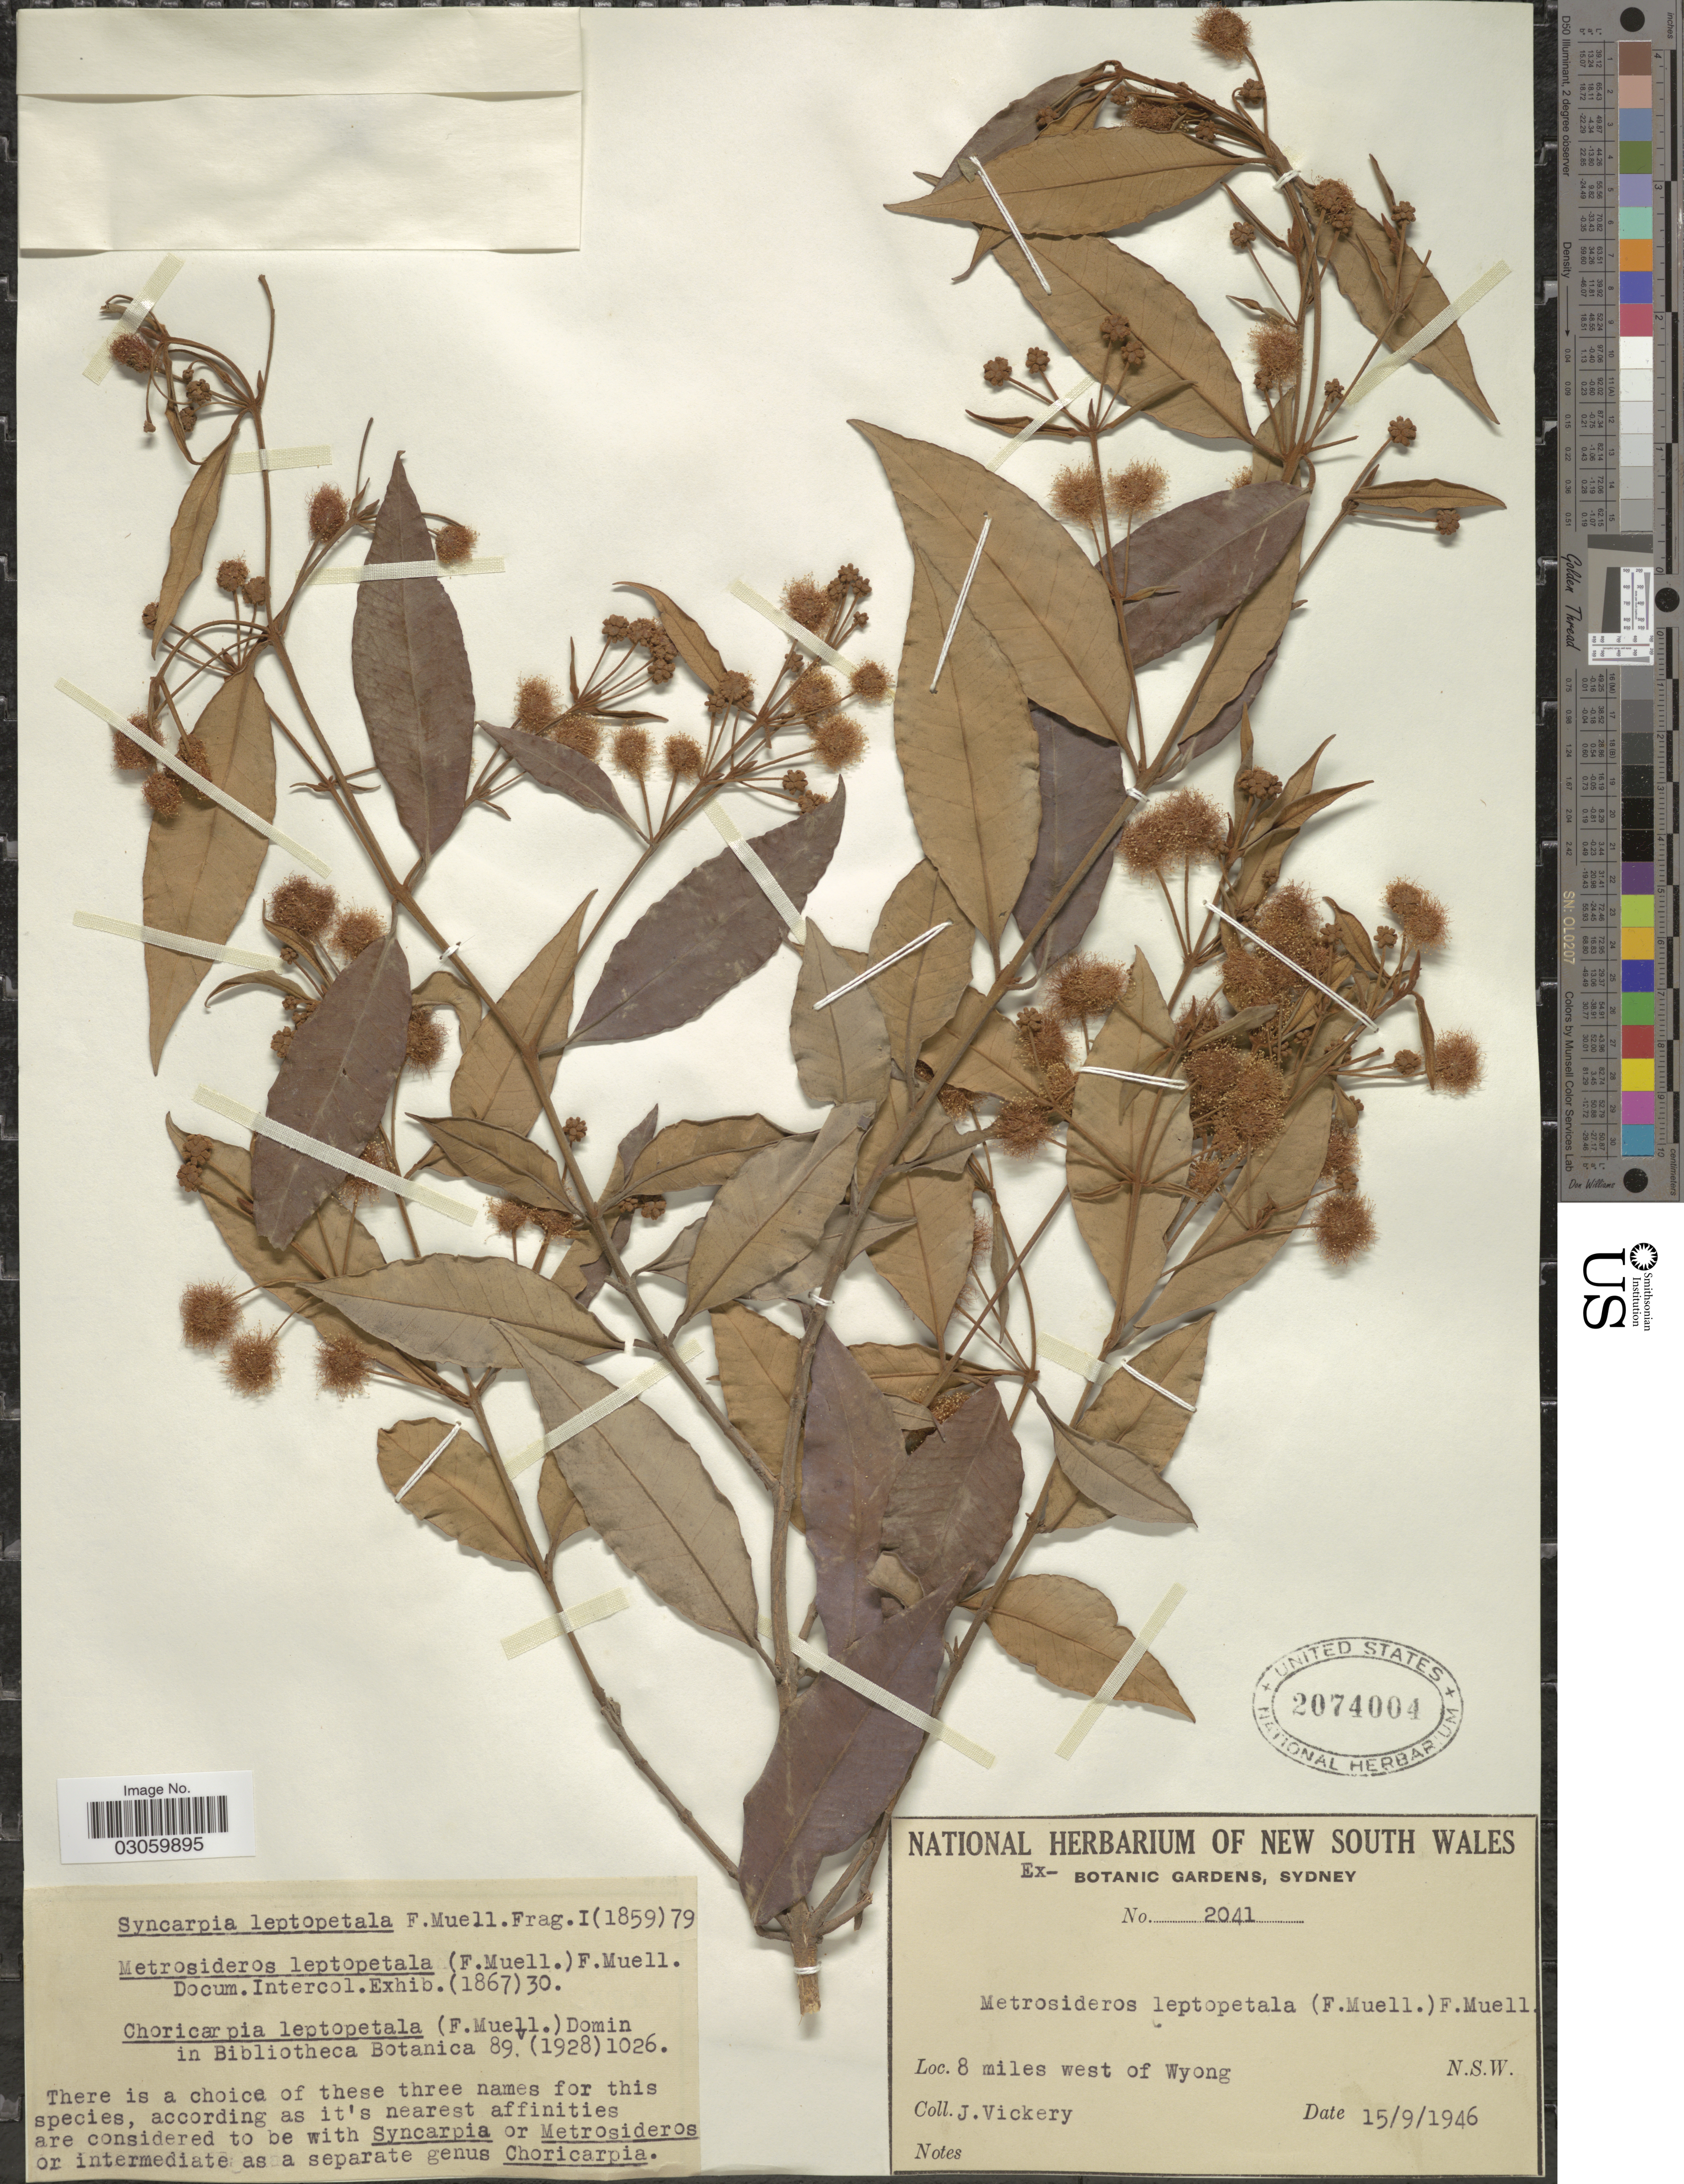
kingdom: Plantae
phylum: Tracheophyta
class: Magnoliopsida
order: Myrtales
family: Myrtaceae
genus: Metrosideros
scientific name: Metrosideros leptopetala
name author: (F. Muell.) F. Muell.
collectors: J. Vickery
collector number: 2041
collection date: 1946-09-15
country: Australia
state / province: New South Wales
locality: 8 miles west of Wyong. N. S. W.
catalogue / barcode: US 2074004